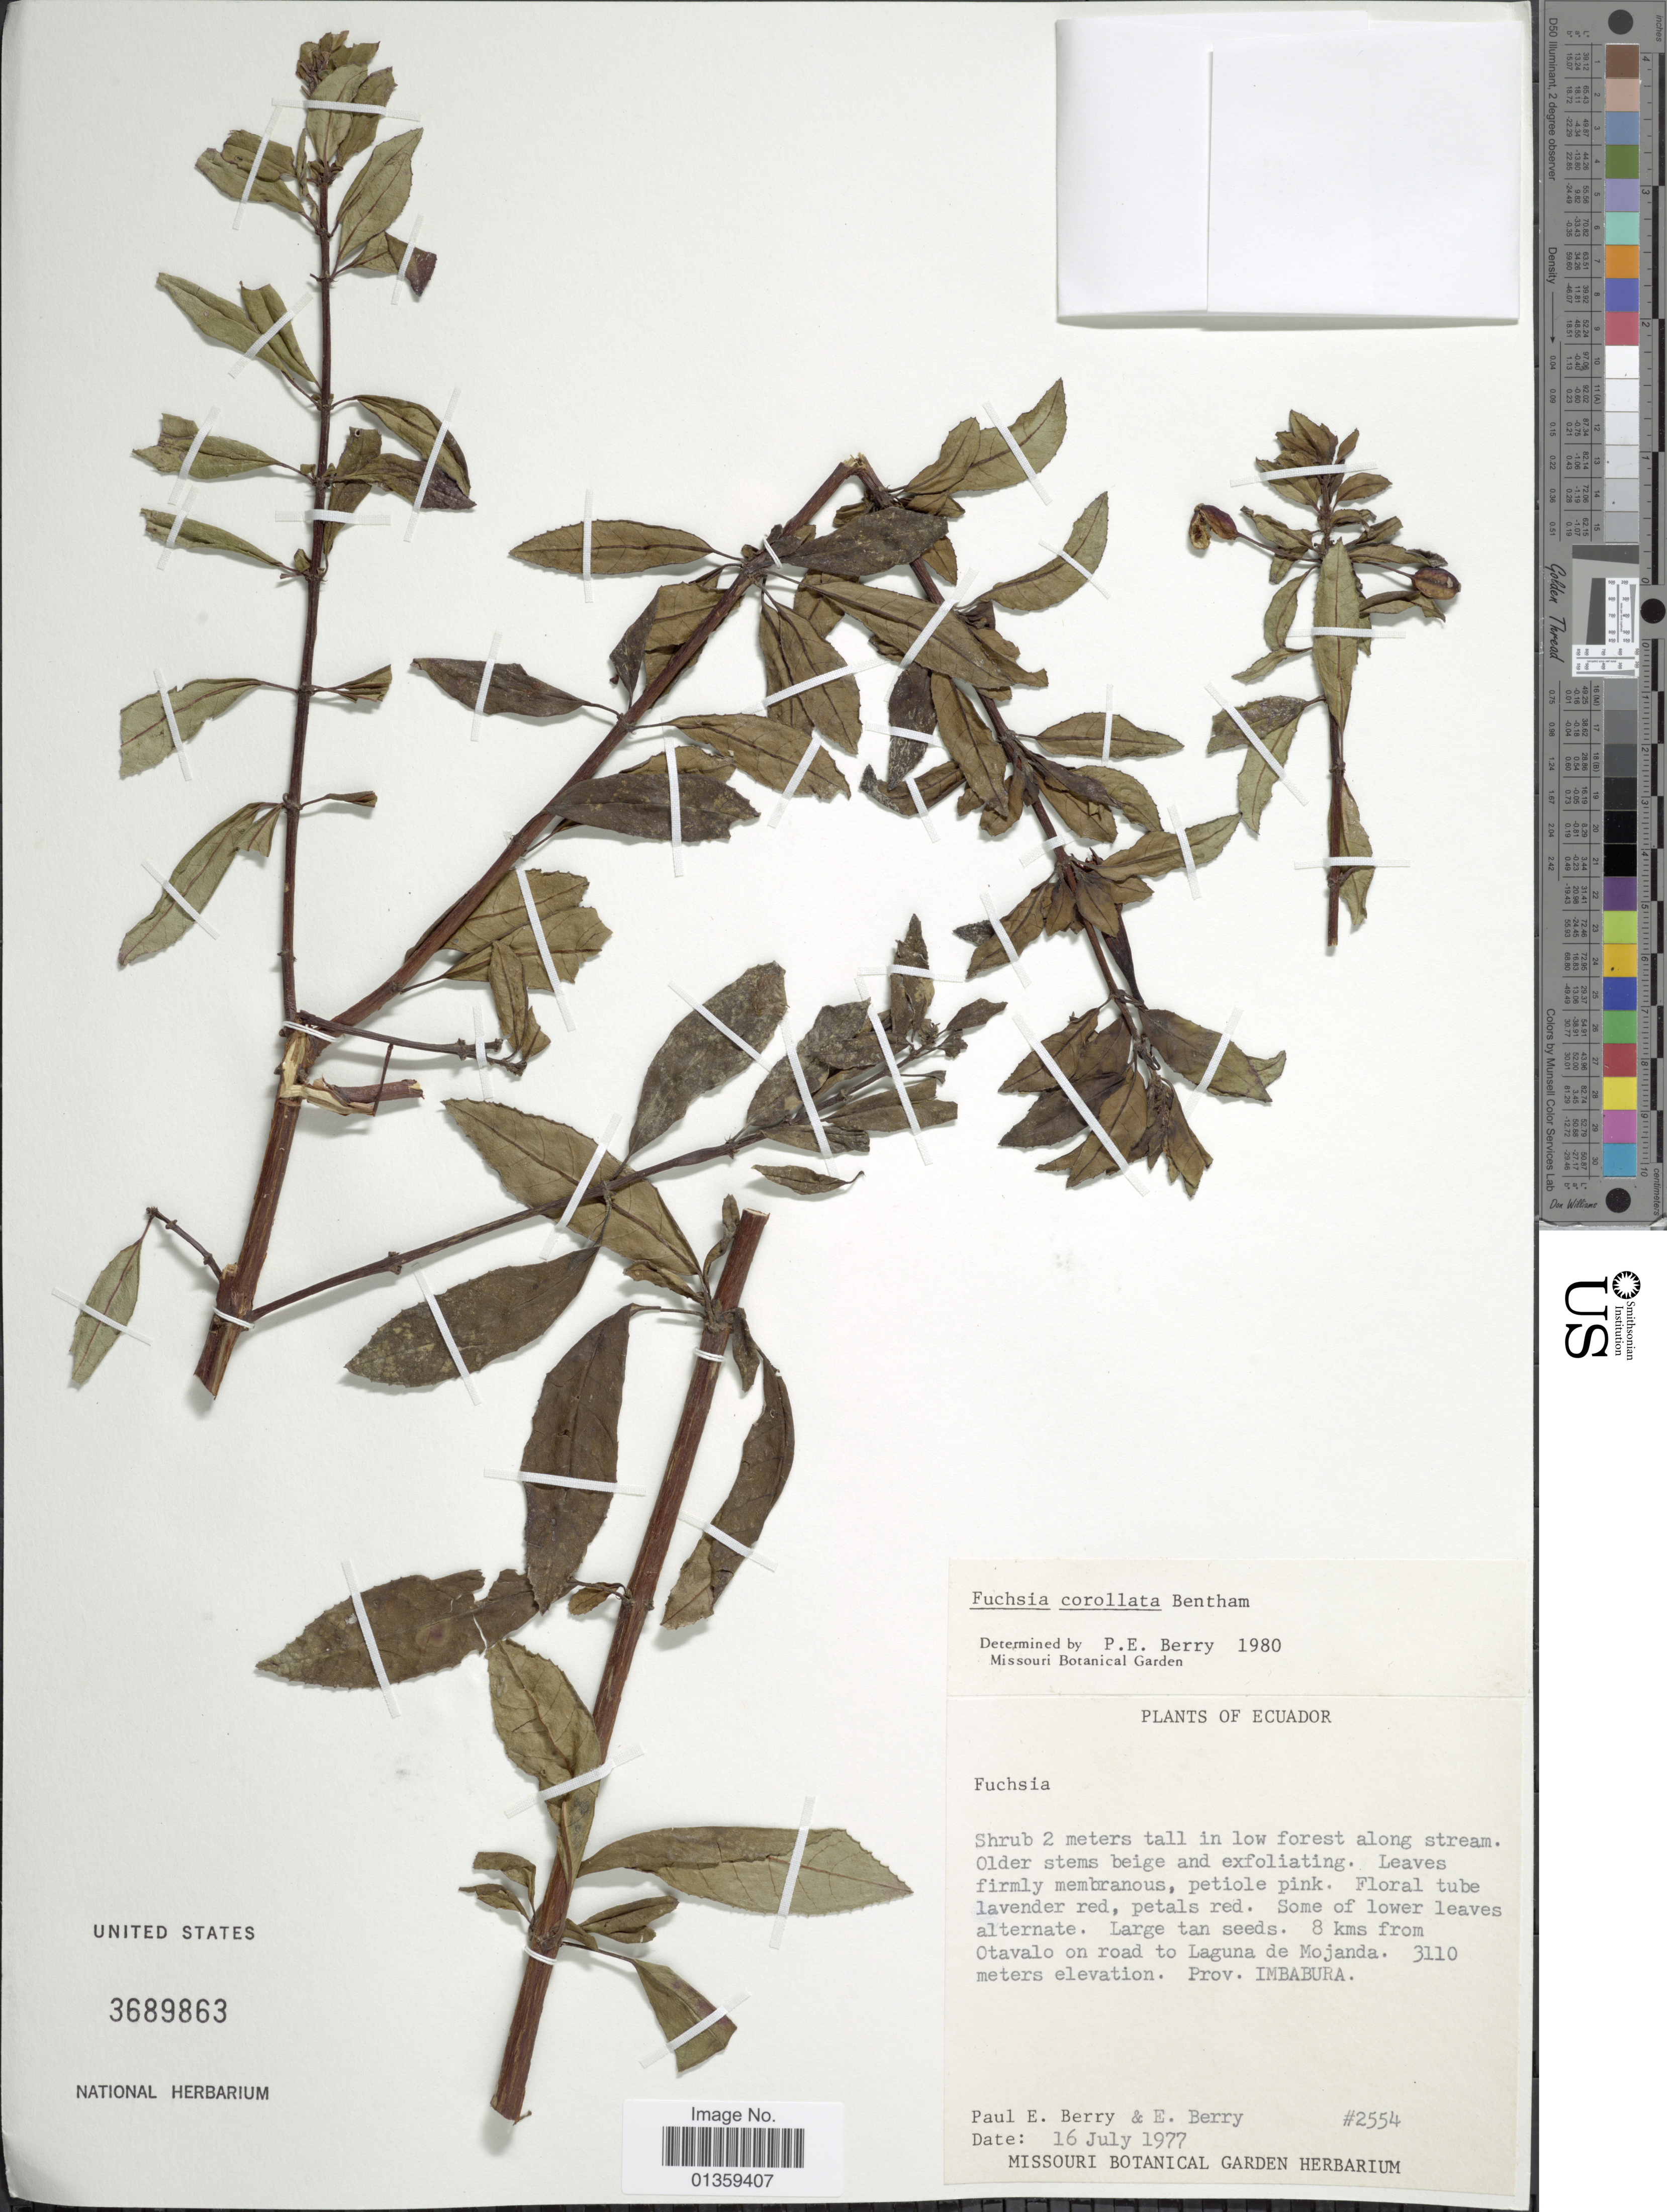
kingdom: Plantae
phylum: Tracheophyta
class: Magnoliopsida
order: Myrtales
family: Onagraceae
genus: Fuchsia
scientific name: Fuchsia corymbiflora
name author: Ruiz & Pav.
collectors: P. E. Berry & E. Berry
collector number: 2554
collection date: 1977-07-16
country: Ecuador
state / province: Imbabura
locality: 8 kms from Otavalo on road to Laguna de Mojanda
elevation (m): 3110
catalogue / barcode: US 3689863